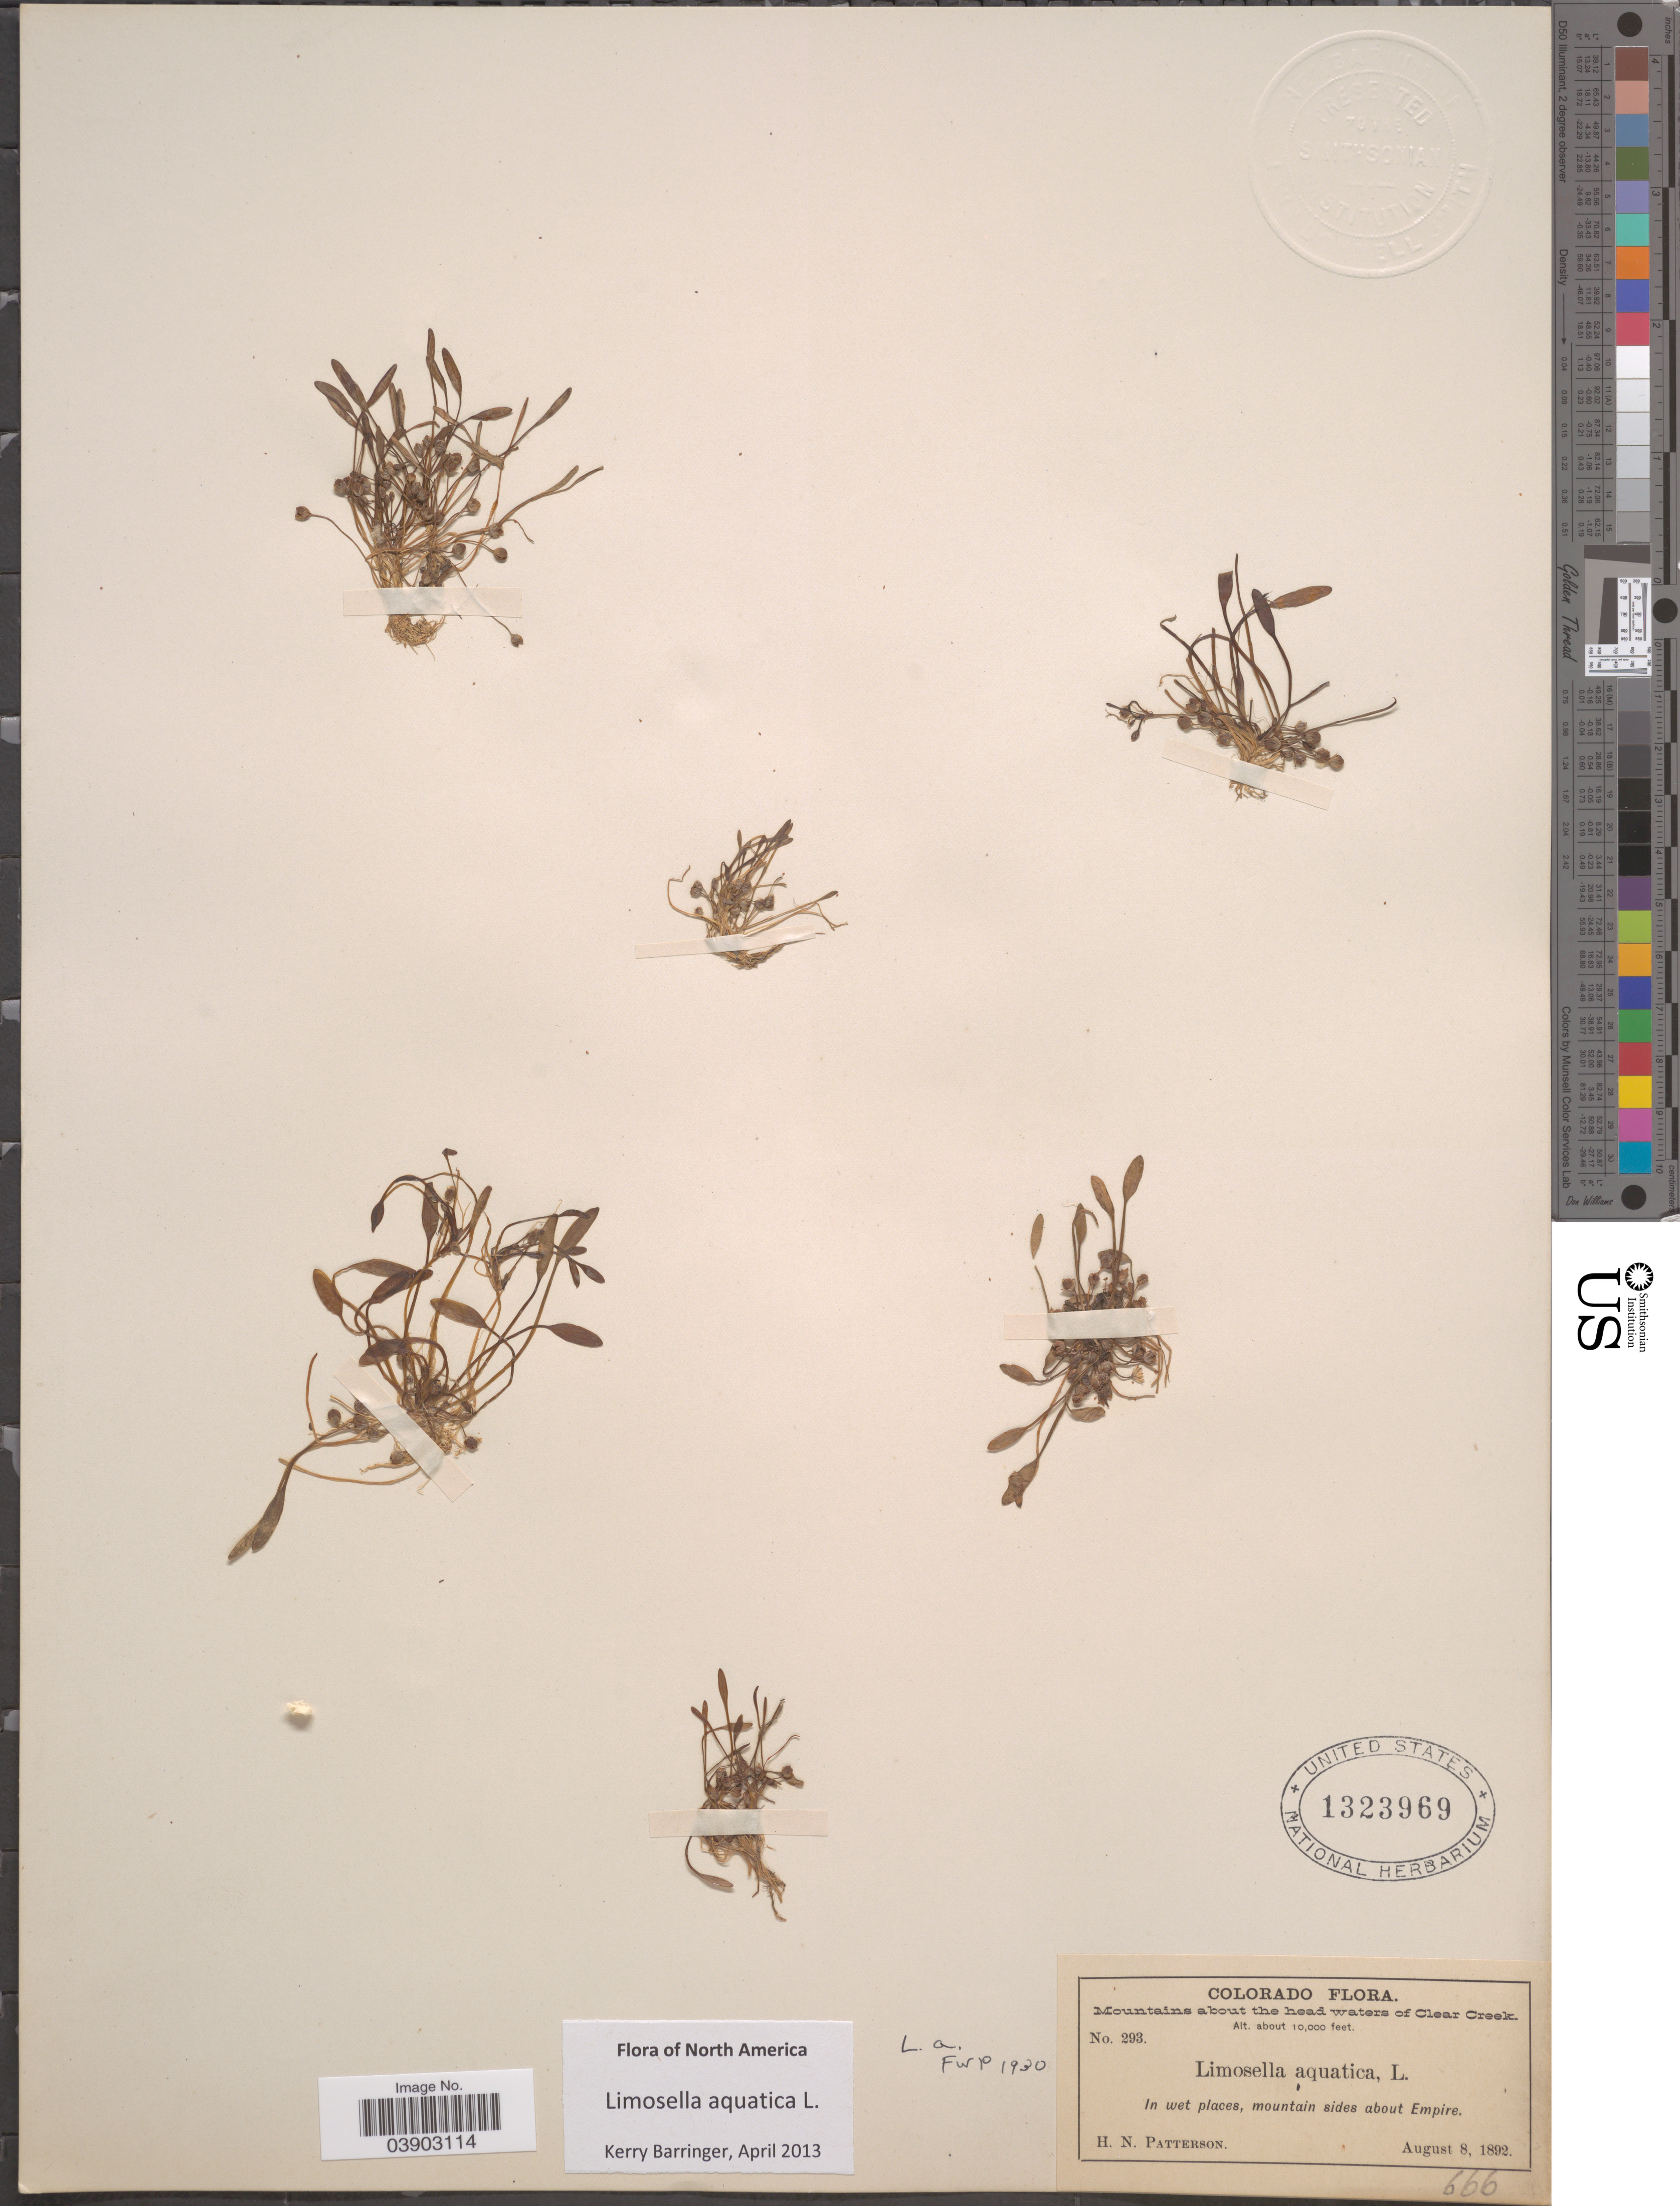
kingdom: Plantae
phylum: Tracheophyta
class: Magnoliopsida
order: Lamiales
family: Scrophulariaceae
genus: Limosella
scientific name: Limosella aquatica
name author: L.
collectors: H. N. Patterson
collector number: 293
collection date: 1892-08-08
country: United States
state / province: Colorado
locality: Mountains about the head waters of Clear Creek. In wet places, mountain sides about Empire.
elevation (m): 3048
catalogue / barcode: US 1323969